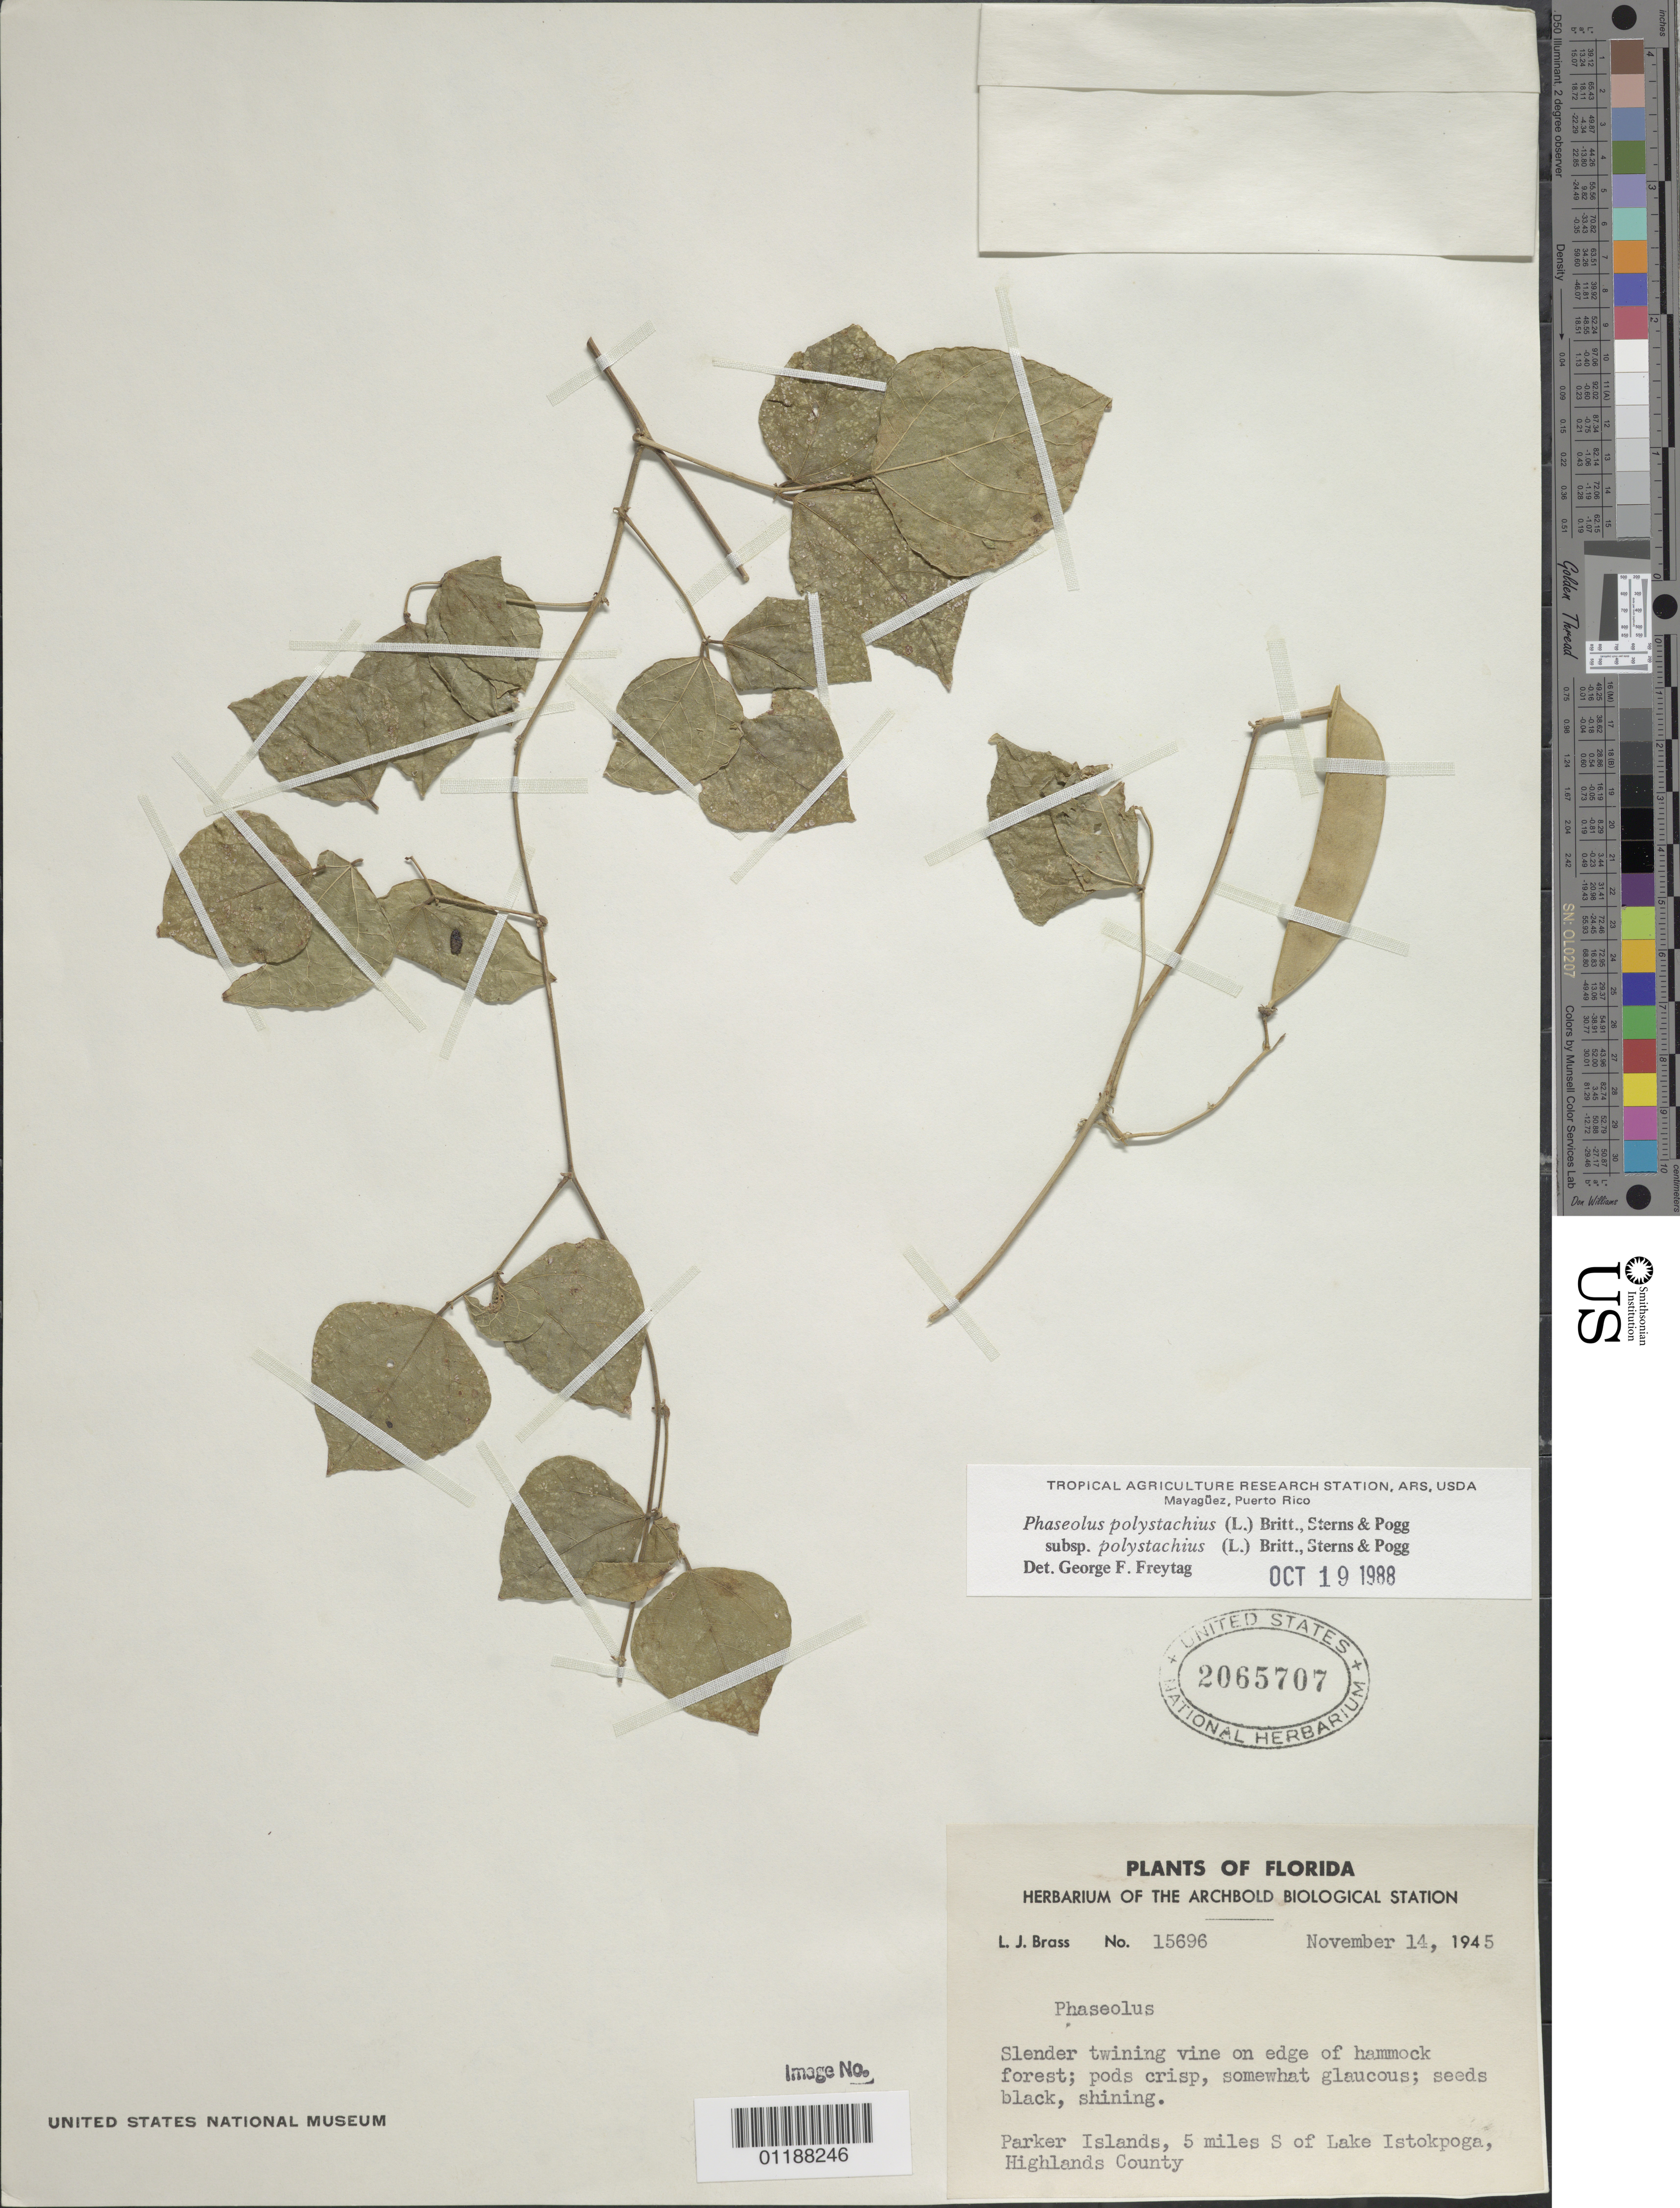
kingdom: Plantae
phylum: Tracheophyta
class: Magnoliopsida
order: Fabales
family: Fabaceae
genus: Phaseolus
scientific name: Phaseolus polystachios subsp. polystachios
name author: (L.) Britton, Stearns & Poggenb.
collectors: L. J. Brass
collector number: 15696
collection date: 1945-11-14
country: United States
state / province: Florida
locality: On edge of hammock forest, Parker Islands, 5 miles S of Lake Istokpoga, Highlands County.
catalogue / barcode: US 2065707